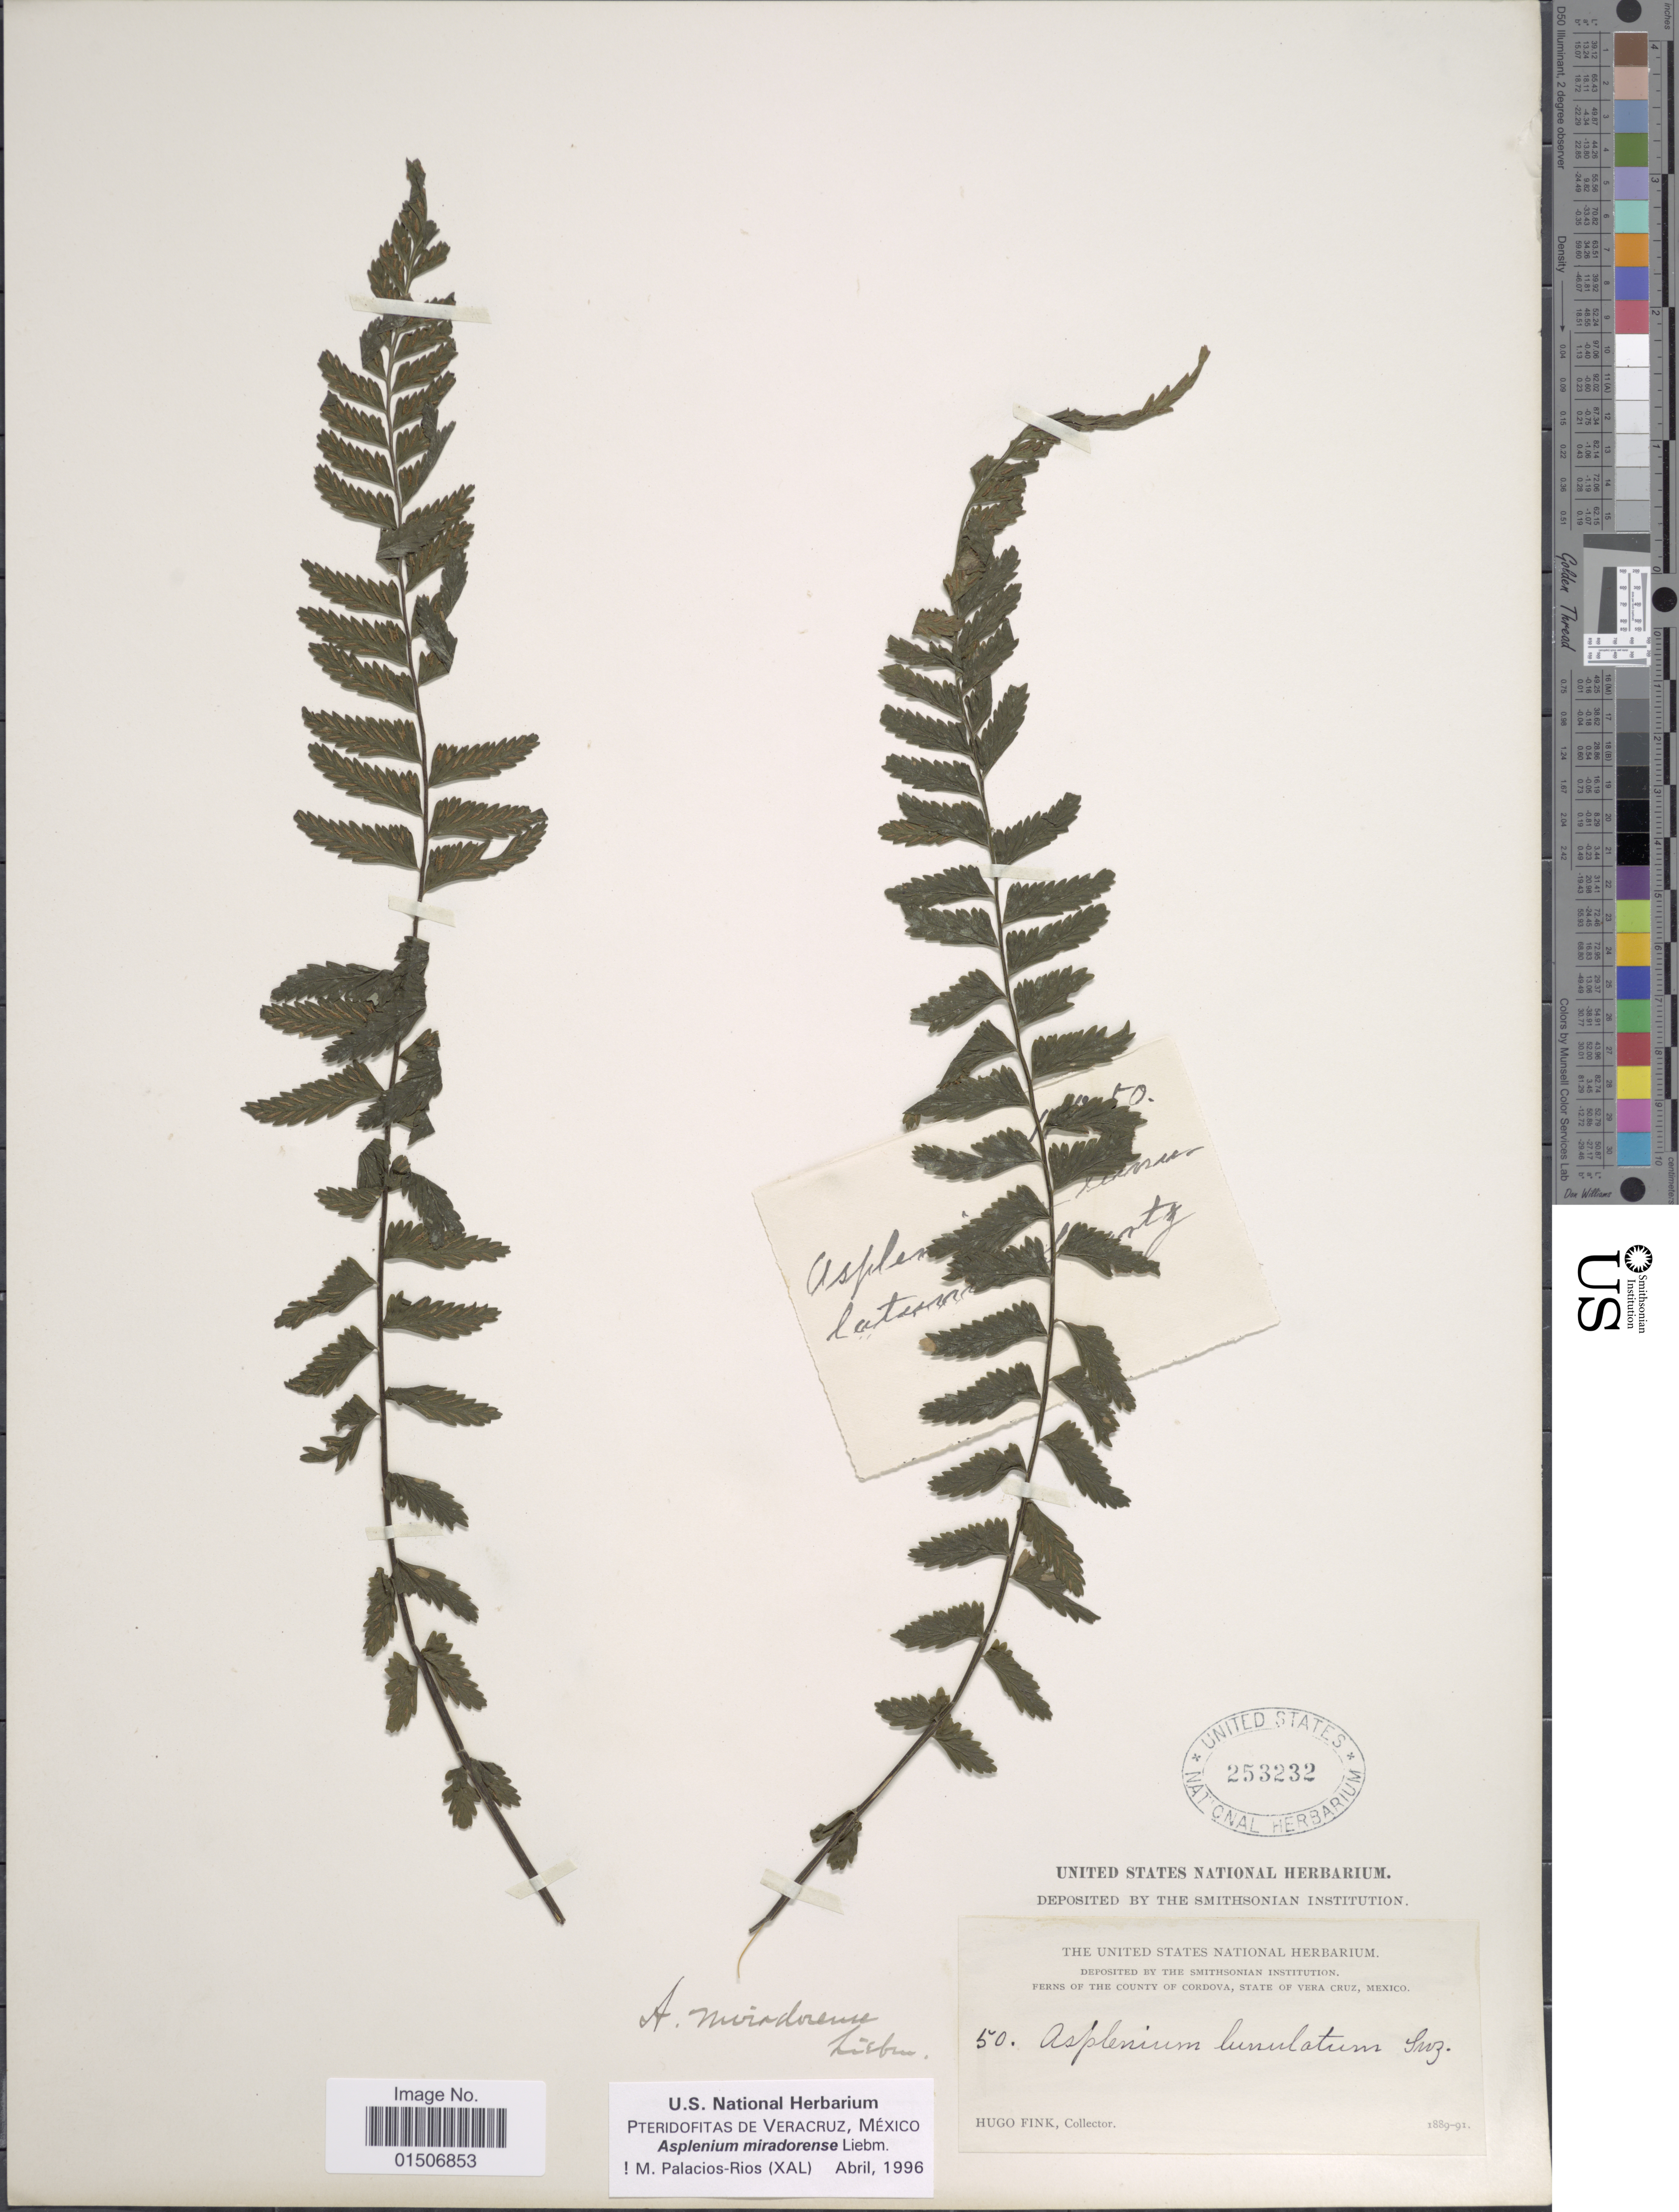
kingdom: Plantae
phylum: Tracheophyta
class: Polypodiopsida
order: Polypodiales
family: Aspleniaceae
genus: Asplenium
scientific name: Asplenium miradorense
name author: Liebm.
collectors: H. Fink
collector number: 50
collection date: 1889/1891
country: Mexico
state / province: Veracruz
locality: Ferns of the County of Cordova, State of Vera Cruz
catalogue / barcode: US 253232